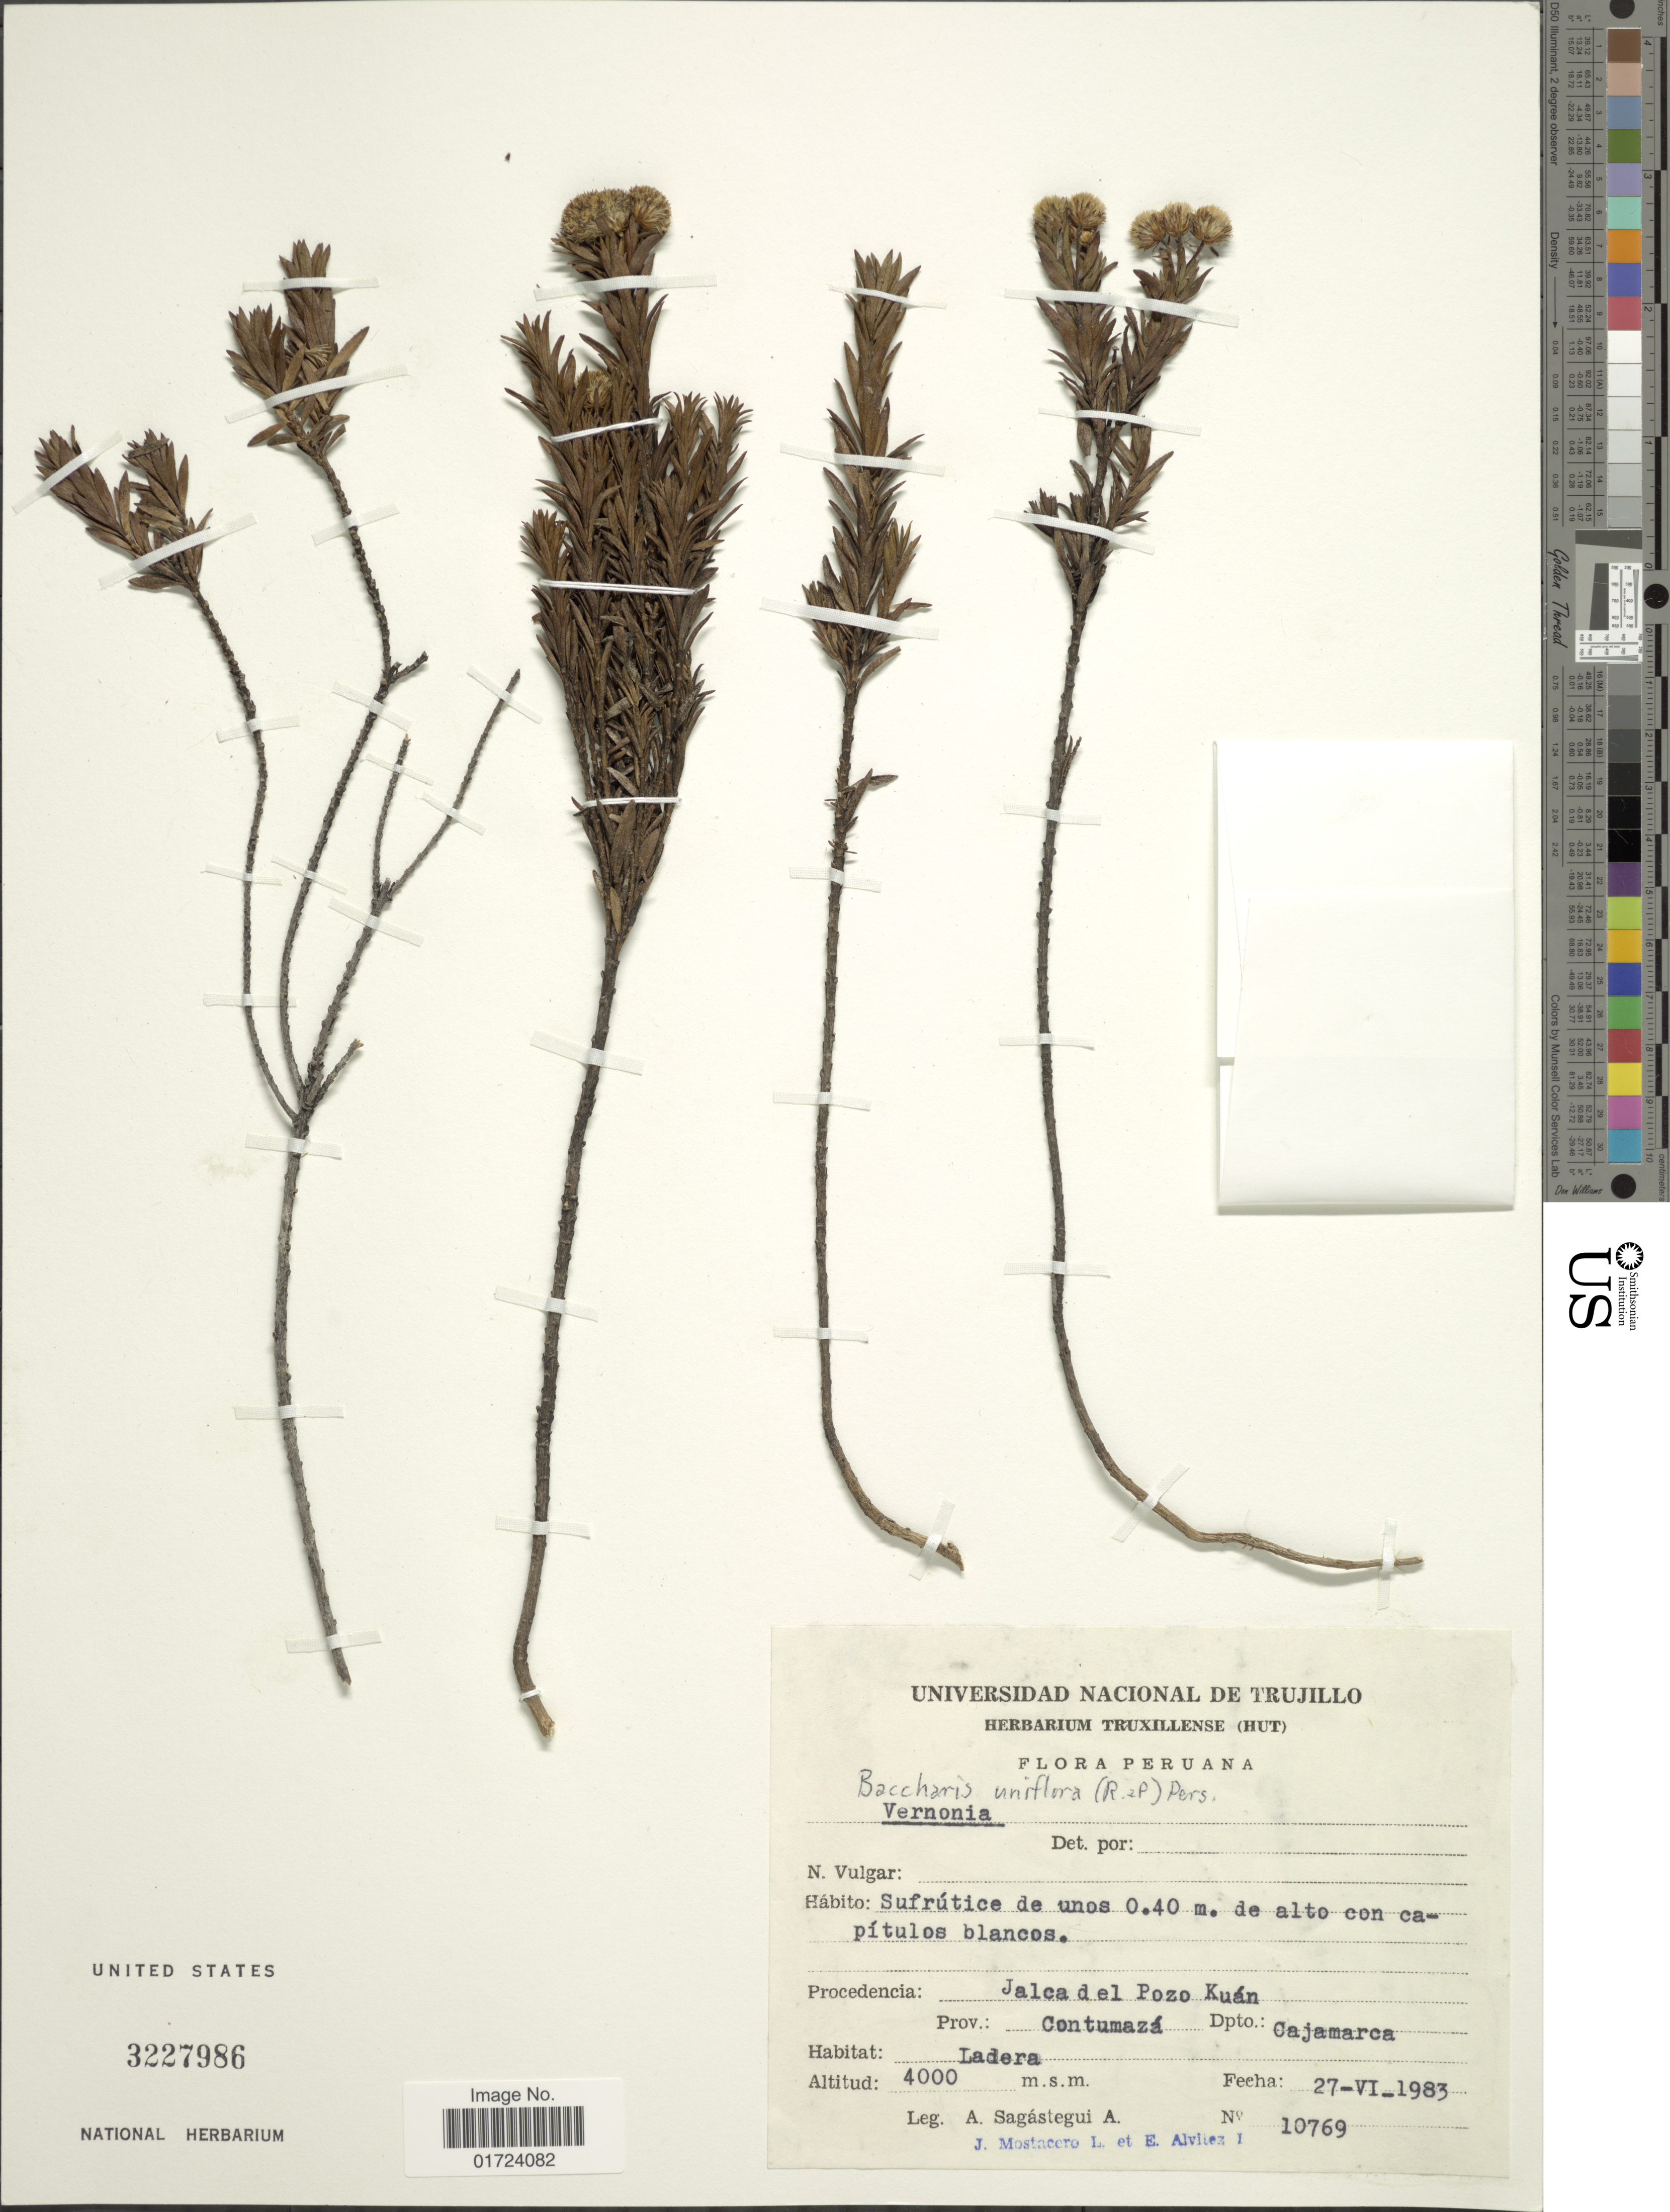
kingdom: Plantae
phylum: Tracheophyta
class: Magnoliopsida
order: Asterales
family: Asteraceae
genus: Baccharis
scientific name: Baccharis uniflora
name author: Pers.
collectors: A. Sagástegui A.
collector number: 10769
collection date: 1983-06-27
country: Peru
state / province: Cajamarca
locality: Jalca del Pozo Kuan,Prov. Contumaza, Dpto. Cajamarca.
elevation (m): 4000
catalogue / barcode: US 3227986